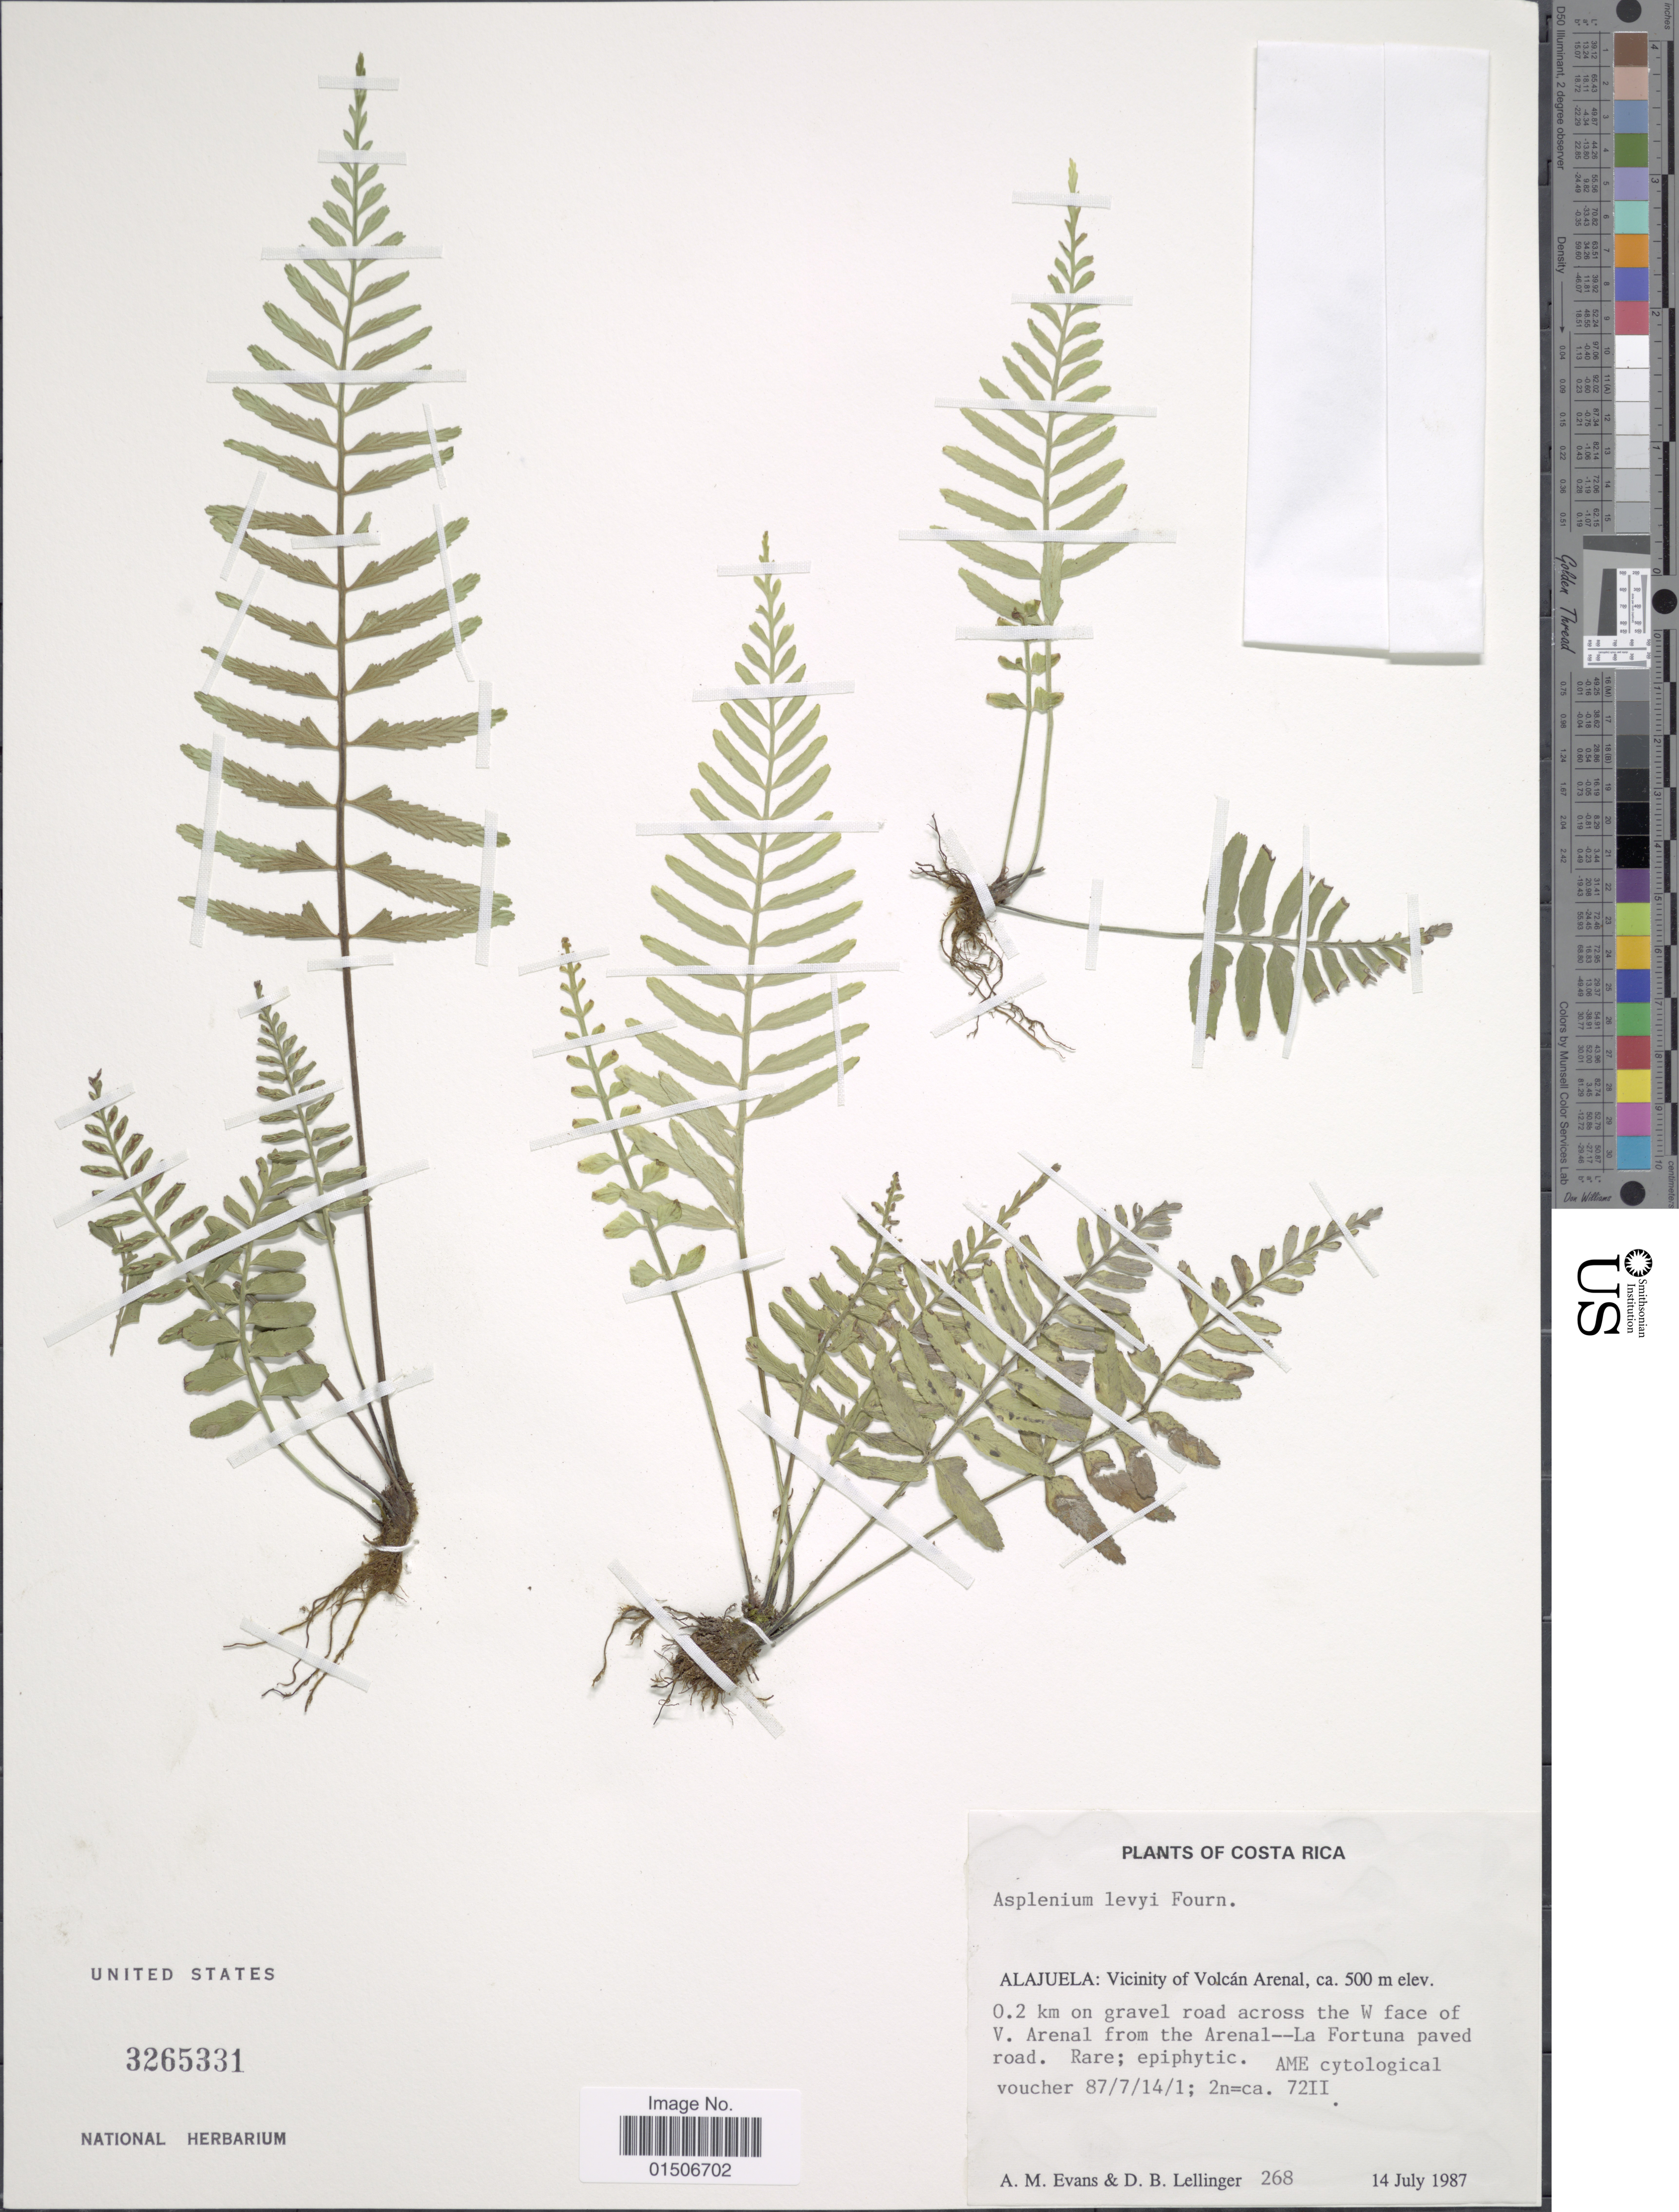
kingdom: Plantae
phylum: Tracheophyta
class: Polypodiopsida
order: Polypodiales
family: Aspleniaceae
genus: Asplenium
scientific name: Asplenium levyi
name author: E. Fourn.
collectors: A. M. Evans & D. B. Lellinger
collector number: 268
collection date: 1987-07-14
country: Costa Rica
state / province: Alajuela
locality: Vicinity of Volcán Arenal. 0.2 km on gravel road across the W face of V. Arenal from the Arenal--La Fortuna paved road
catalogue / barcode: US 3265331